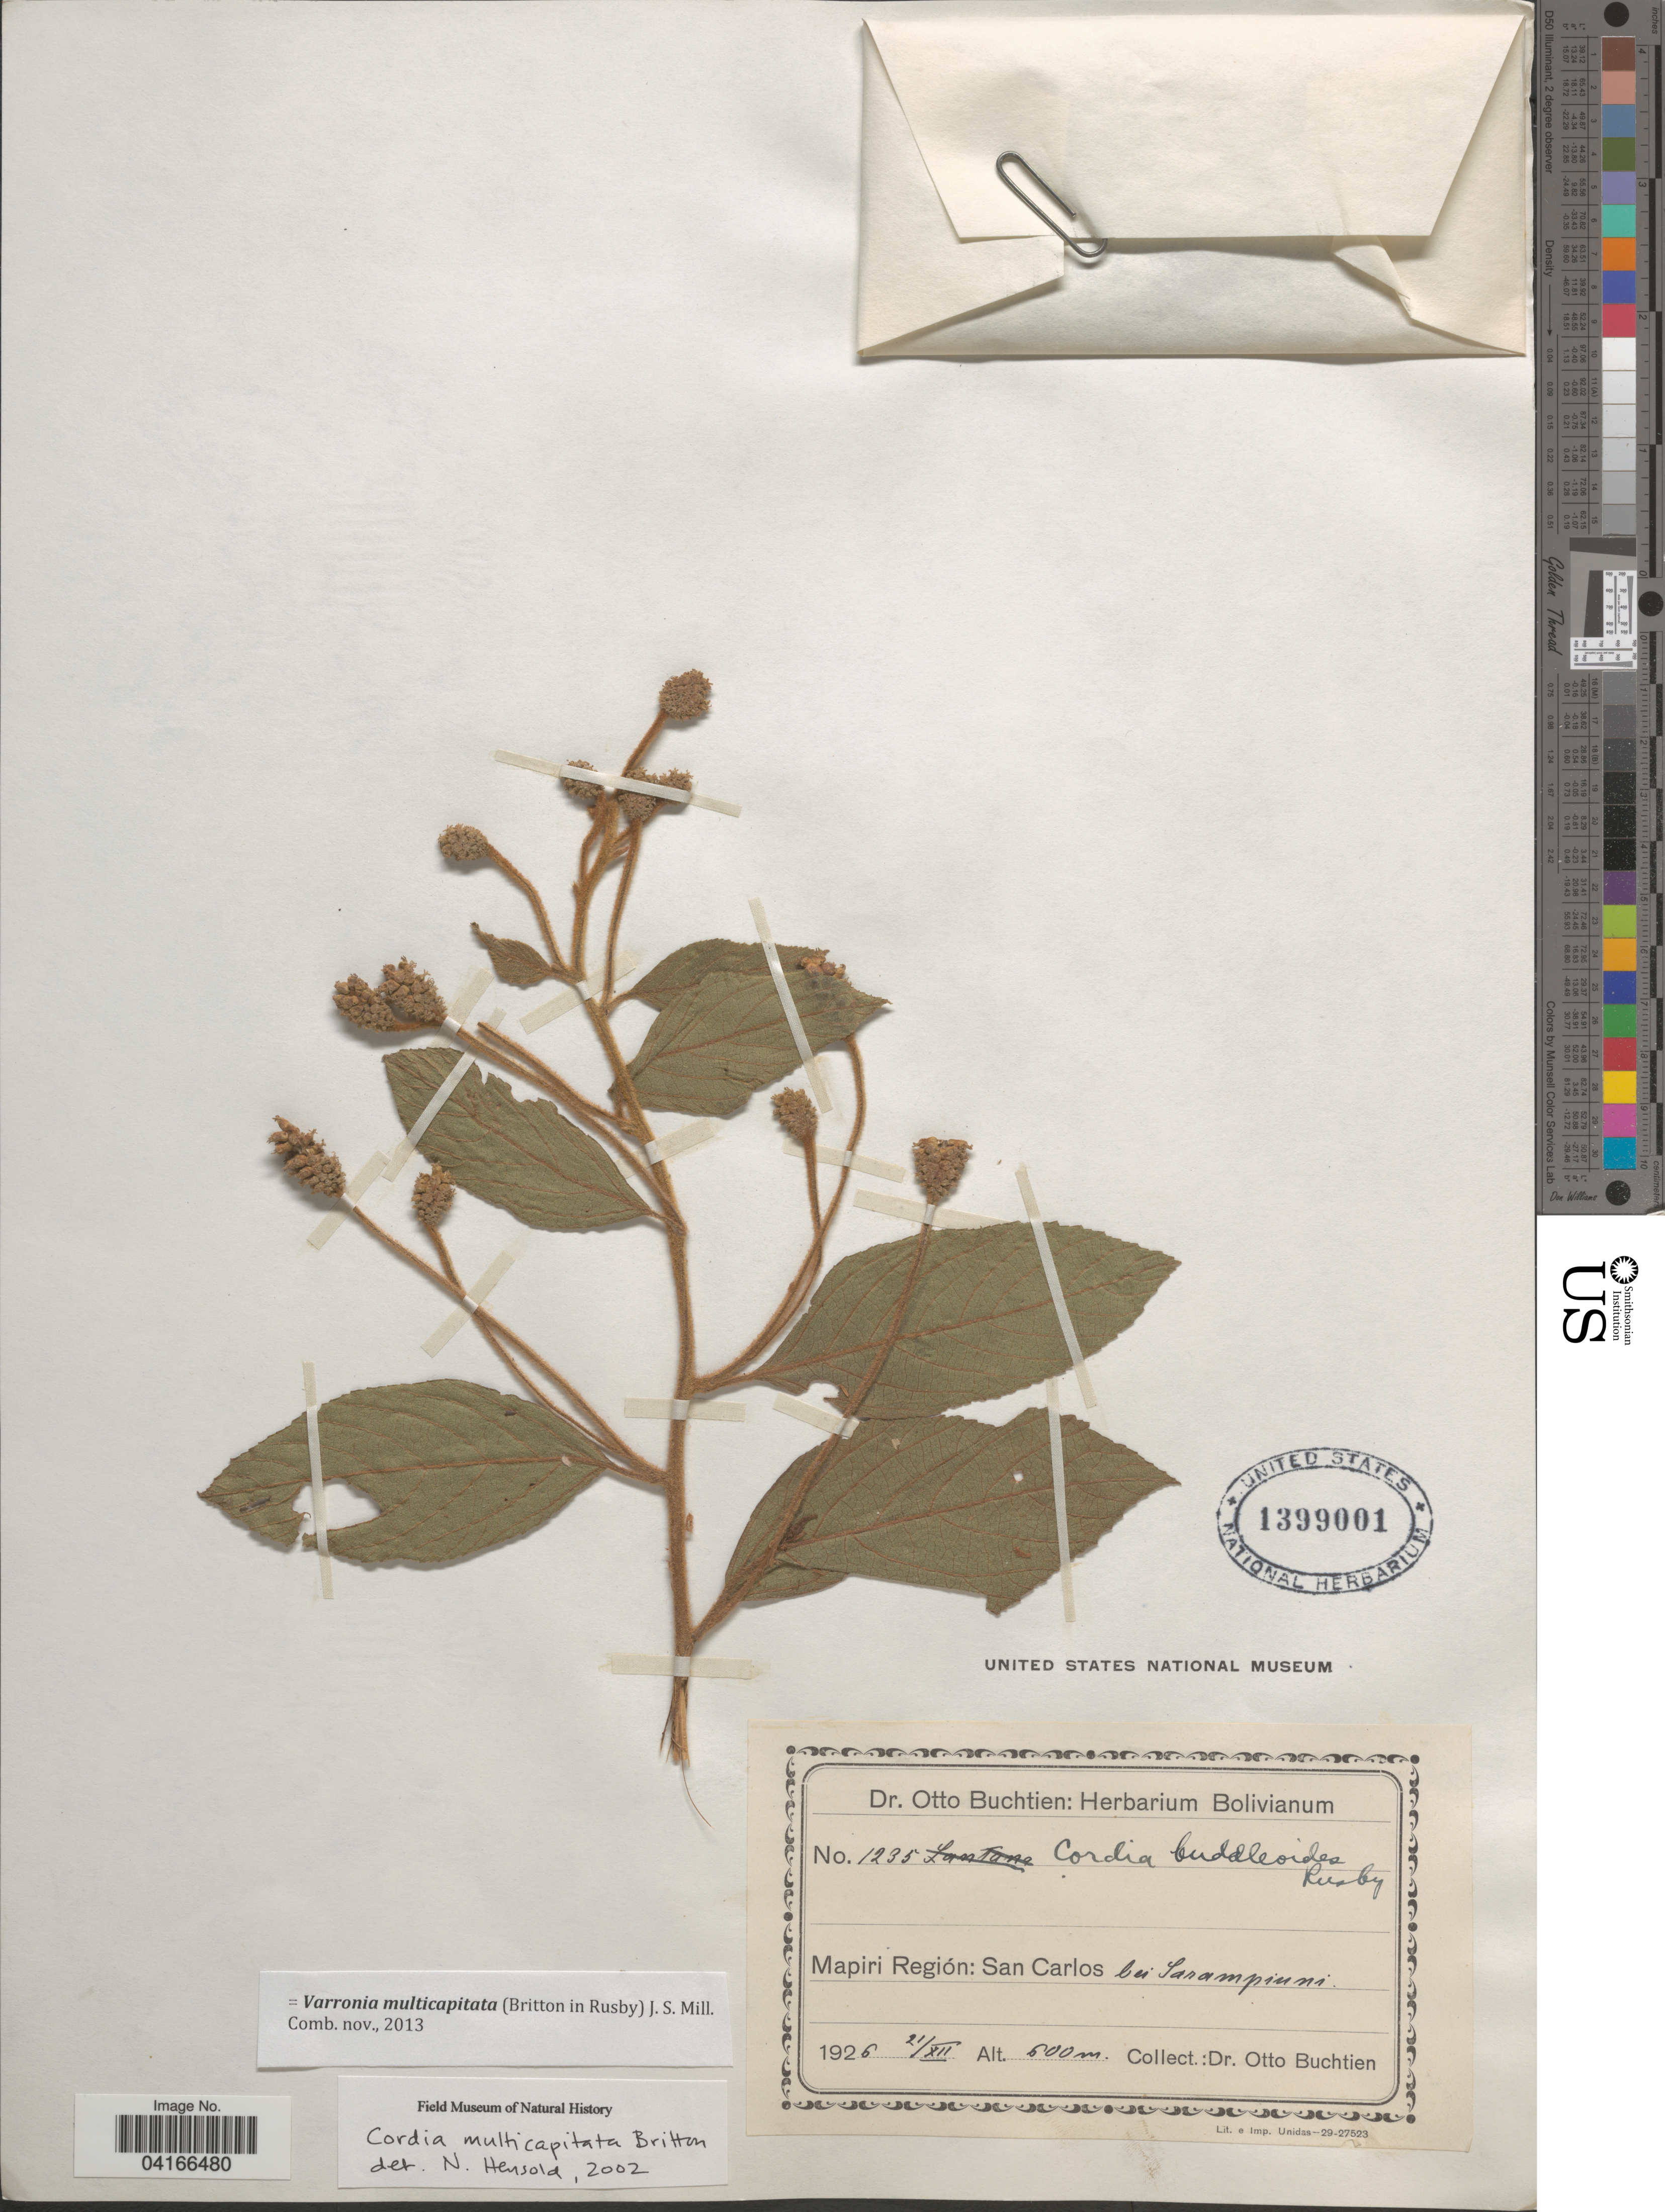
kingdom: Plantae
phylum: Tracheophyta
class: Magnoliopsida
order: Boraginales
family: Cordiaceae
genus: Varronia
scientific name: Varronia multicapitata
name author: (Britton) J.S. Mill.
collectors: O. Buchtien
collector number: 1235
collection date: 1926-12-21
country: Bolivia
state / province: La Paz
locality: Bolivianum. Mapiri Región: San Carlos bei Sarampiuni.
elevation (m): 600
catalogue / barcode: US 1399001